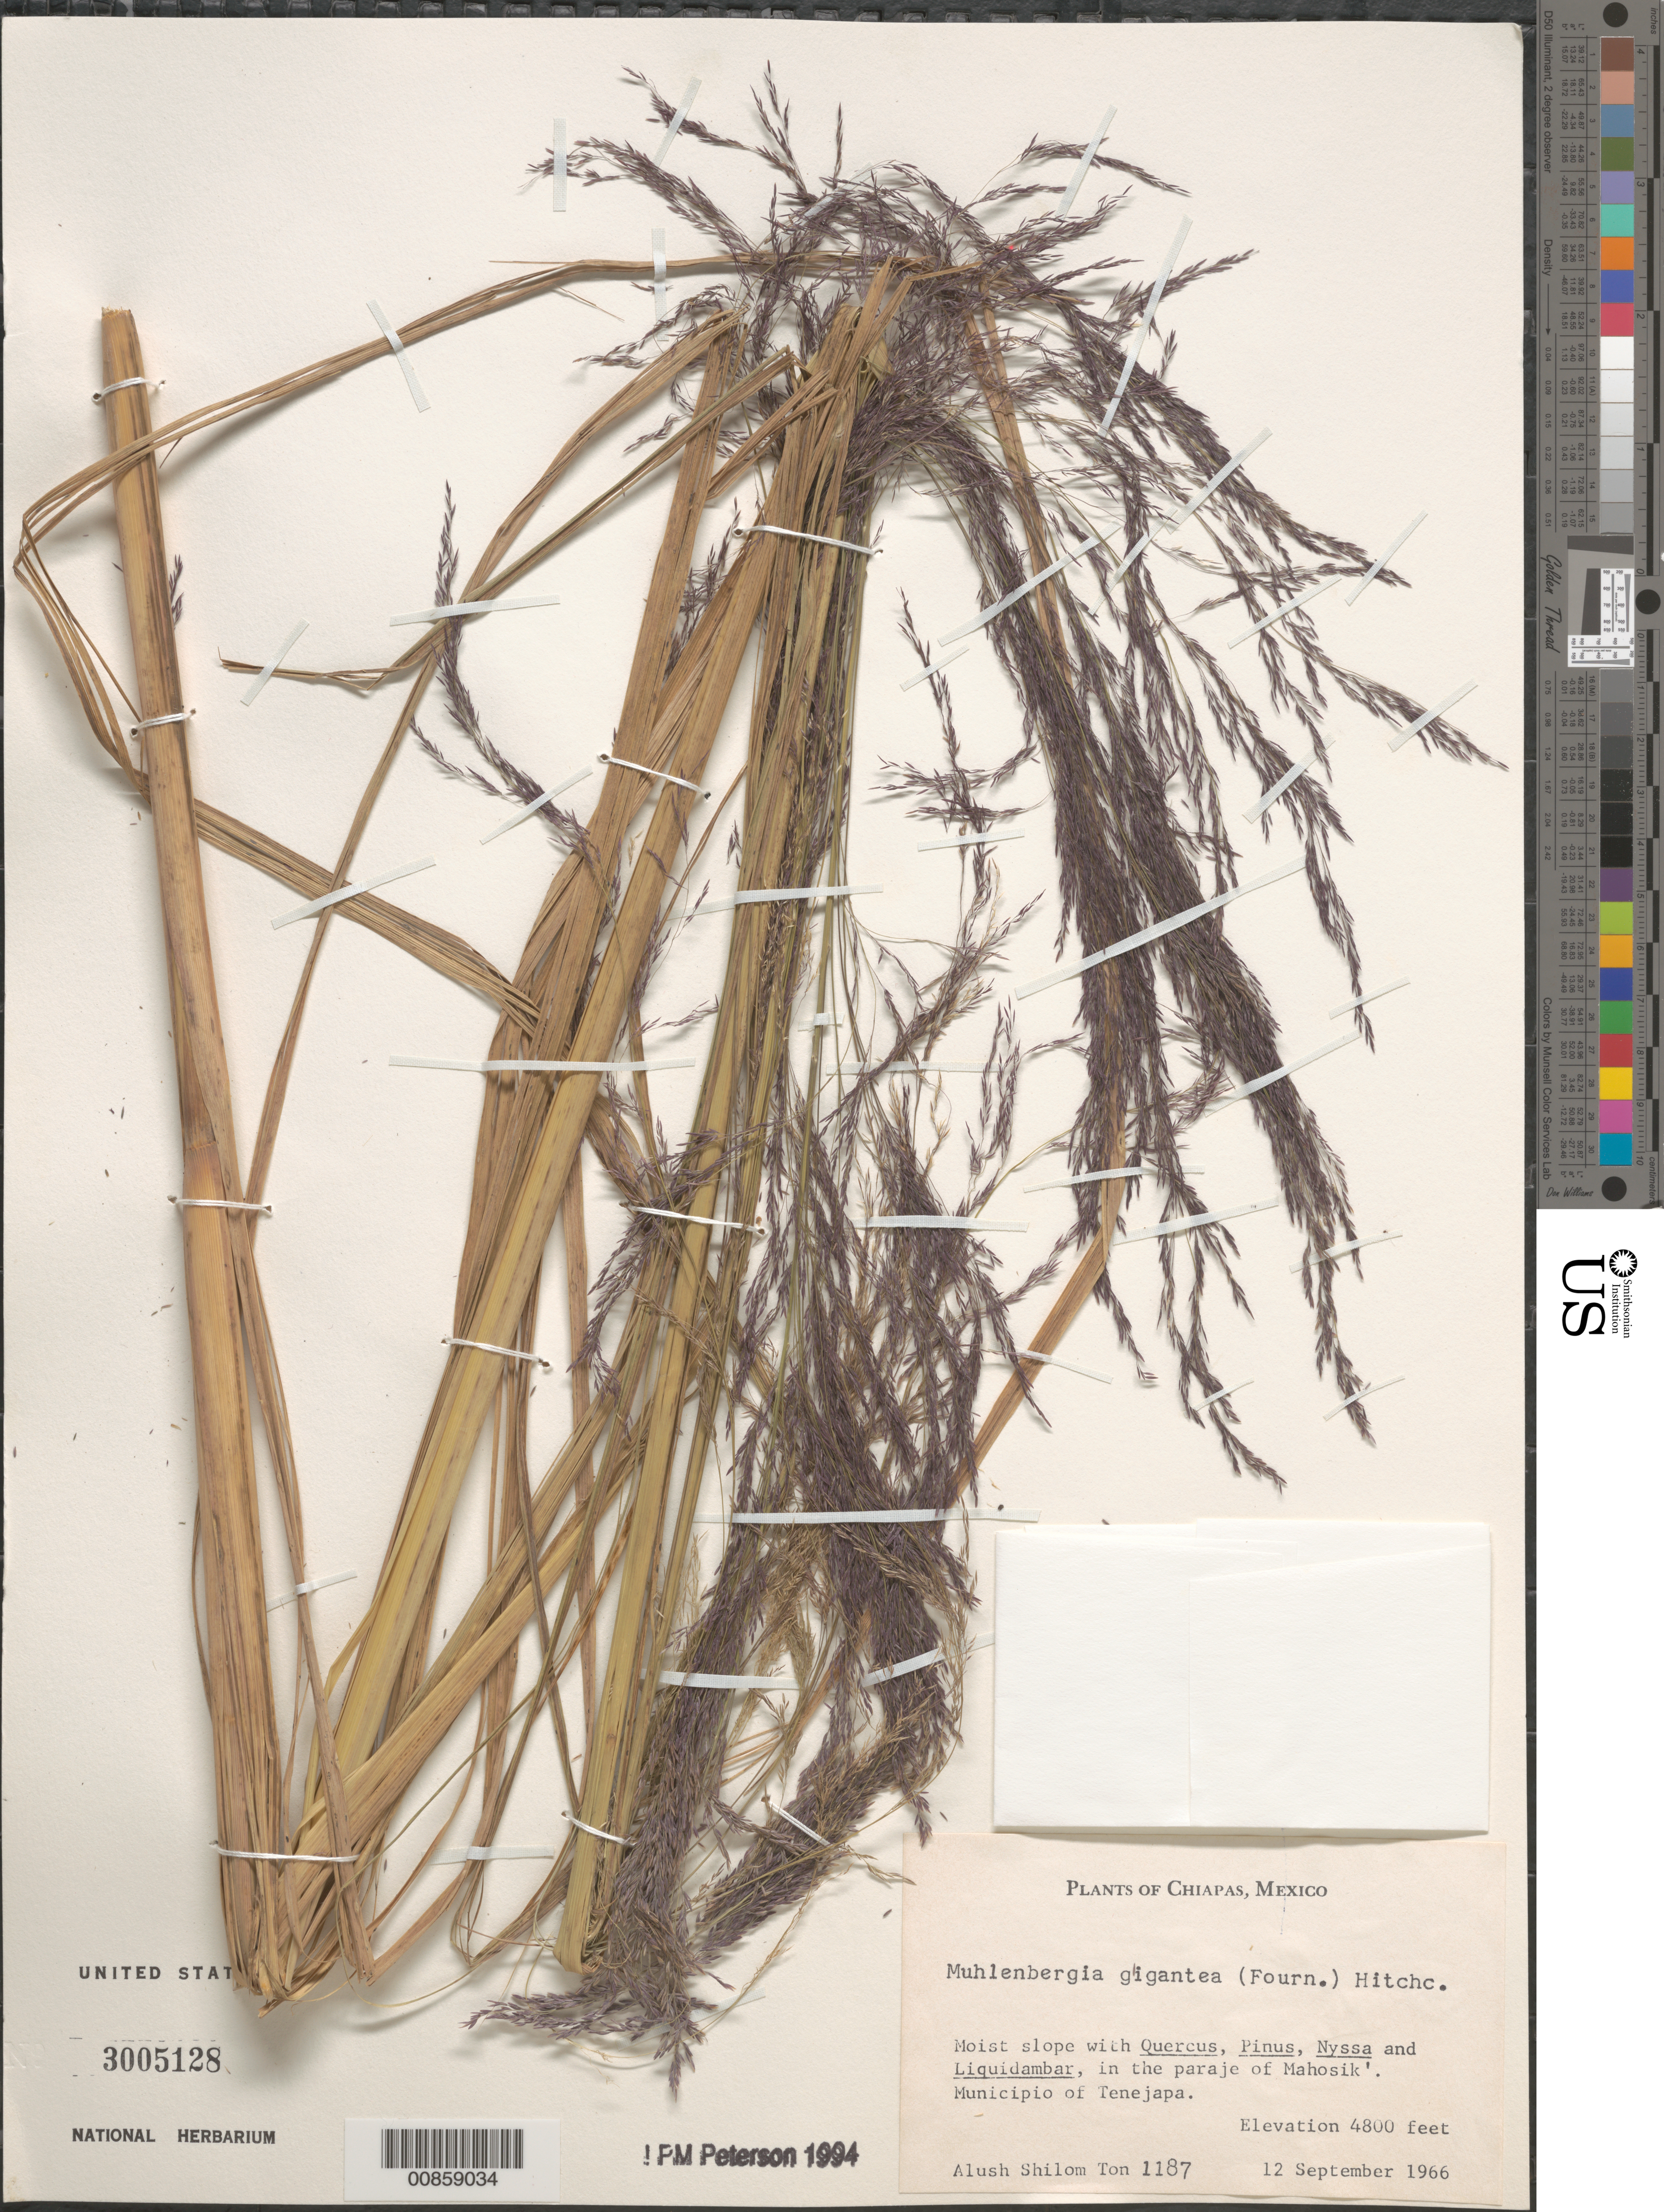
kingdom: Plantae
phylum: Tracheophyta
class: Liliopsida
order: Poales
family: Poaceae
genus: Muhlenbergia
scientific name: Muhlenbergia gigantea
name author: (E. Fourn.) Hitchc.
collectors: A. M. Ton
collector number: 1187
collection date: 1966-09-12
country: Mexico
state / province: Chiapas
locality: In the paraje of Mahosik'. Municipio of Tenejapa.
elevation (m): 1463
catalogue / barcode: US 3005128